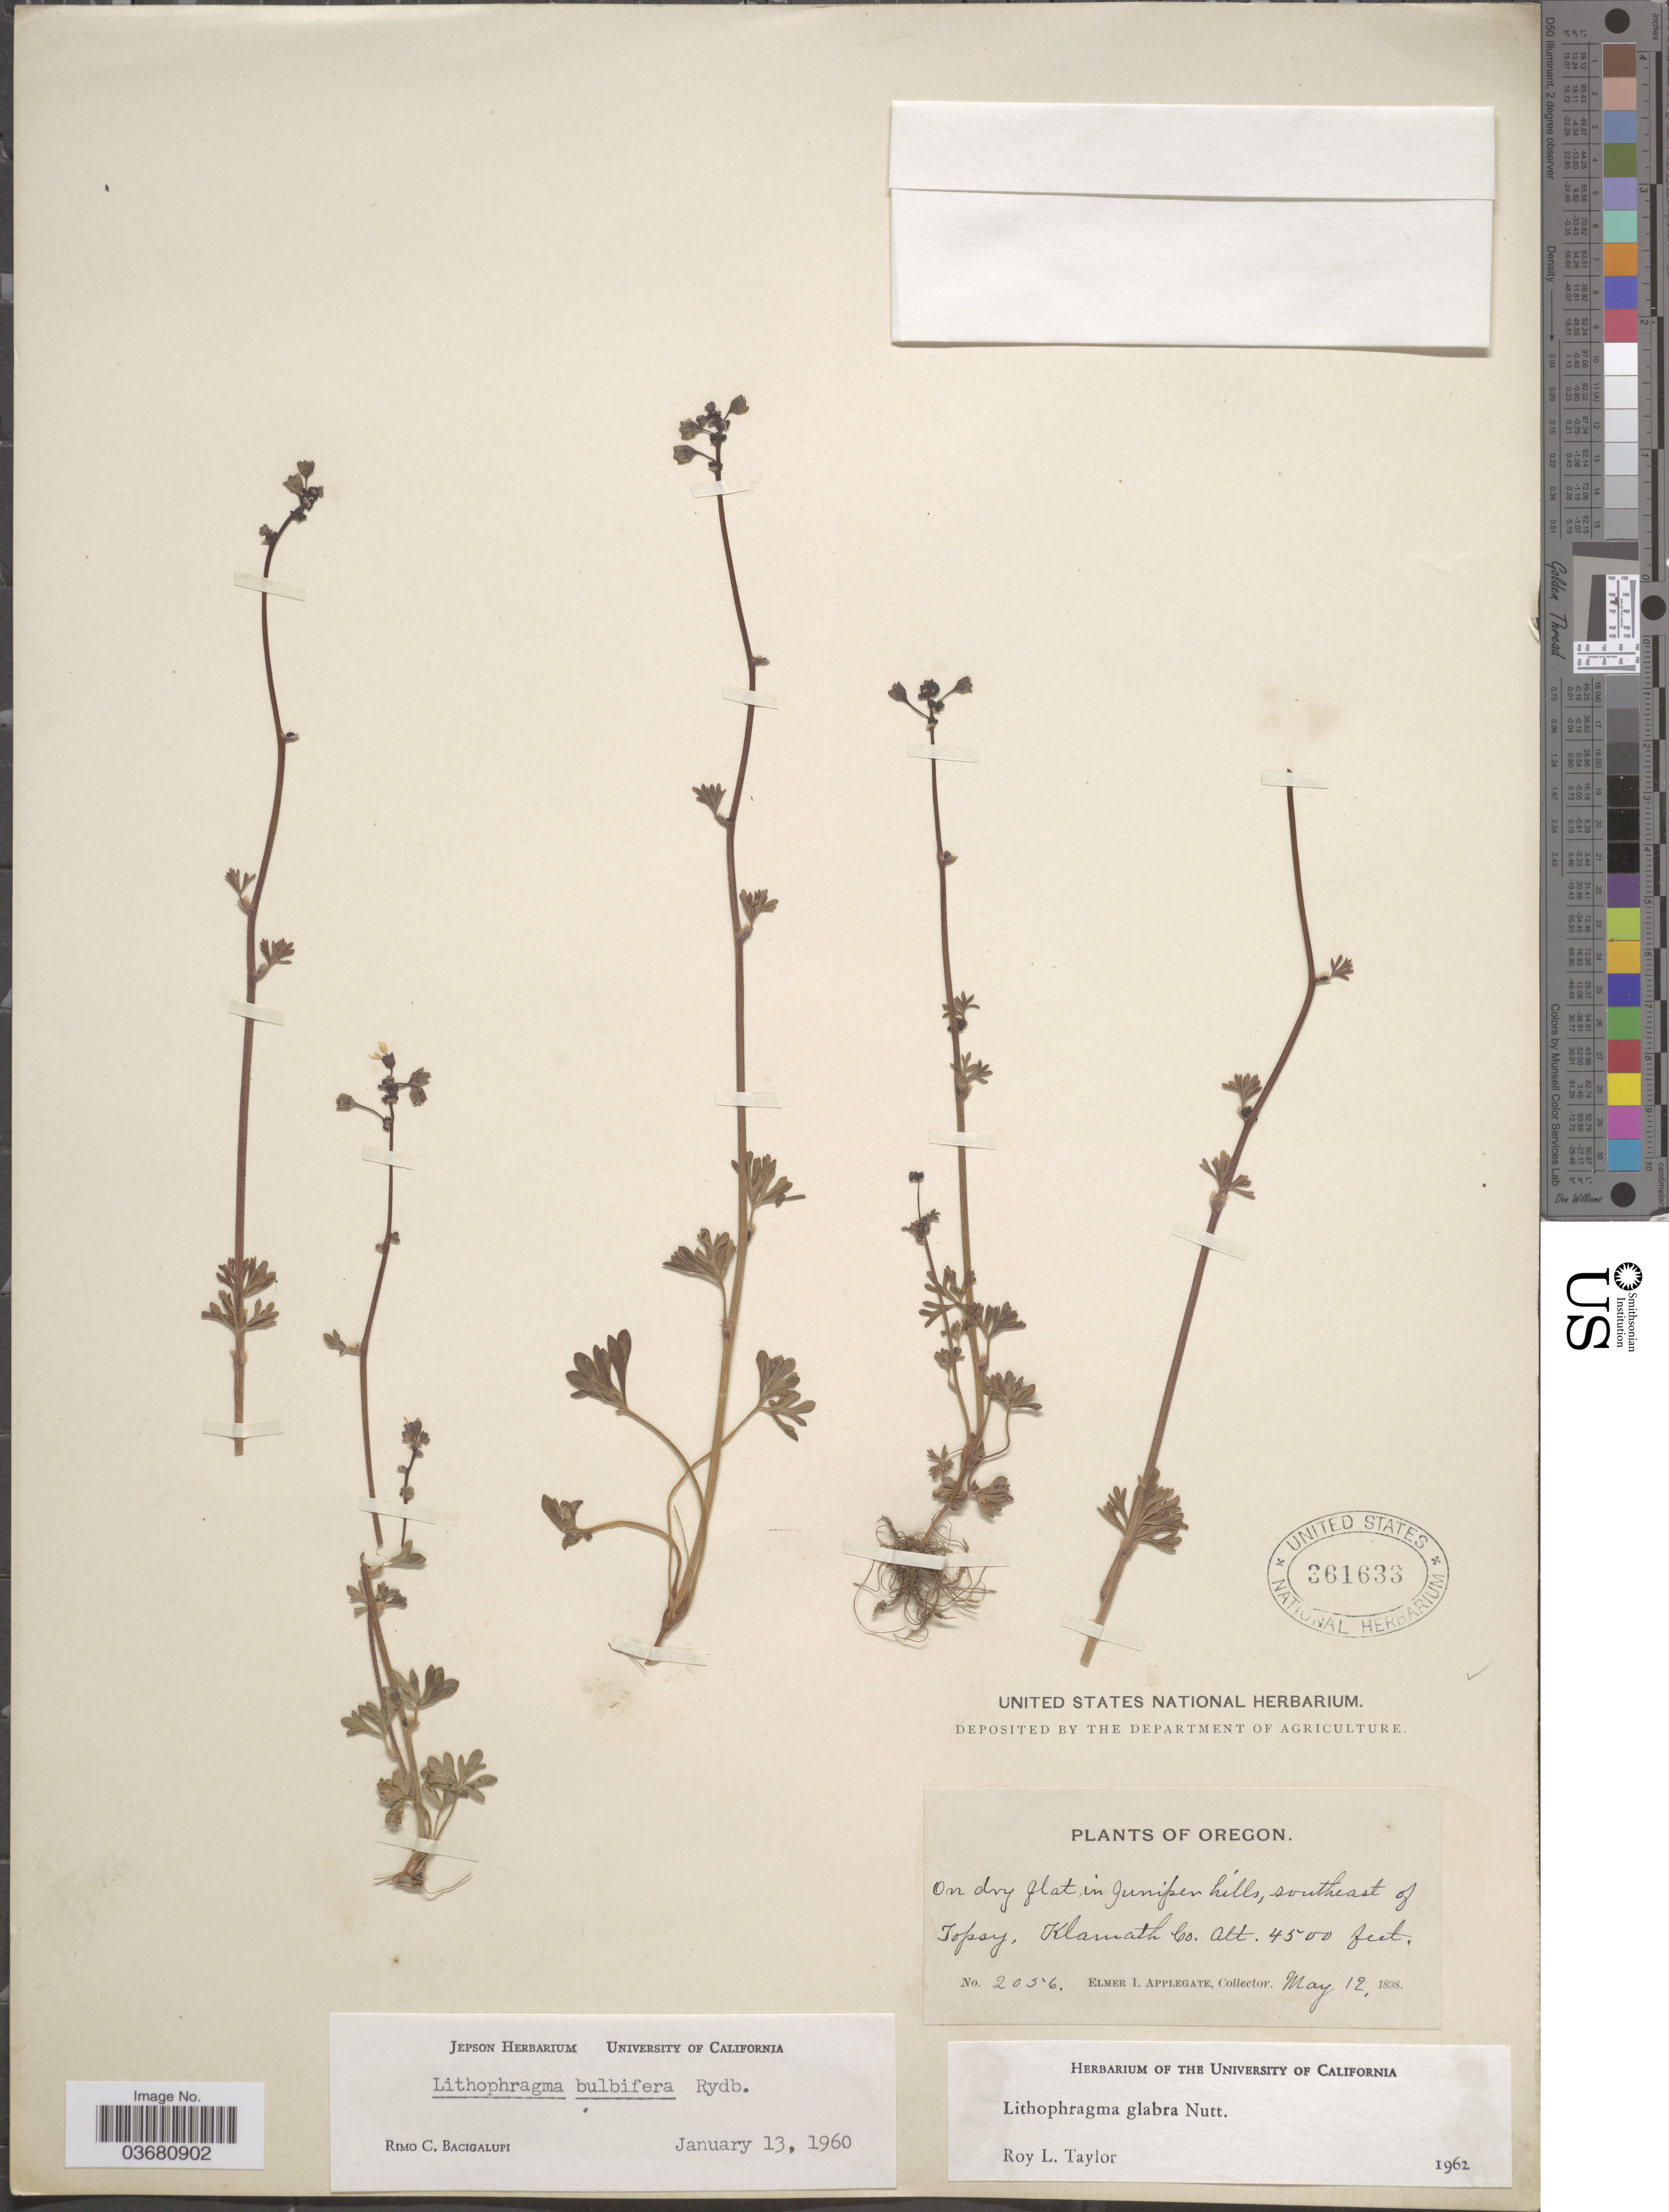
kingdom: Plantae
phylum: Tracheophyta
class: Magnoliopsida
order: Saxifragales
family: Saxifragaceae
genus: Lithophragma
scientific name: Lithophragma glabrum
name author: Nutt.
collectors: E. I. Applegate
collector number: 2056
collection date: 1898-05-12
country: United States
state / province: Oregon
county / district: Klamath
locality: On dry flat in Juniper hills, southeast of Topsy, Klamath Co.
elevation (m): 1372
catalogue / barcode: US 361633